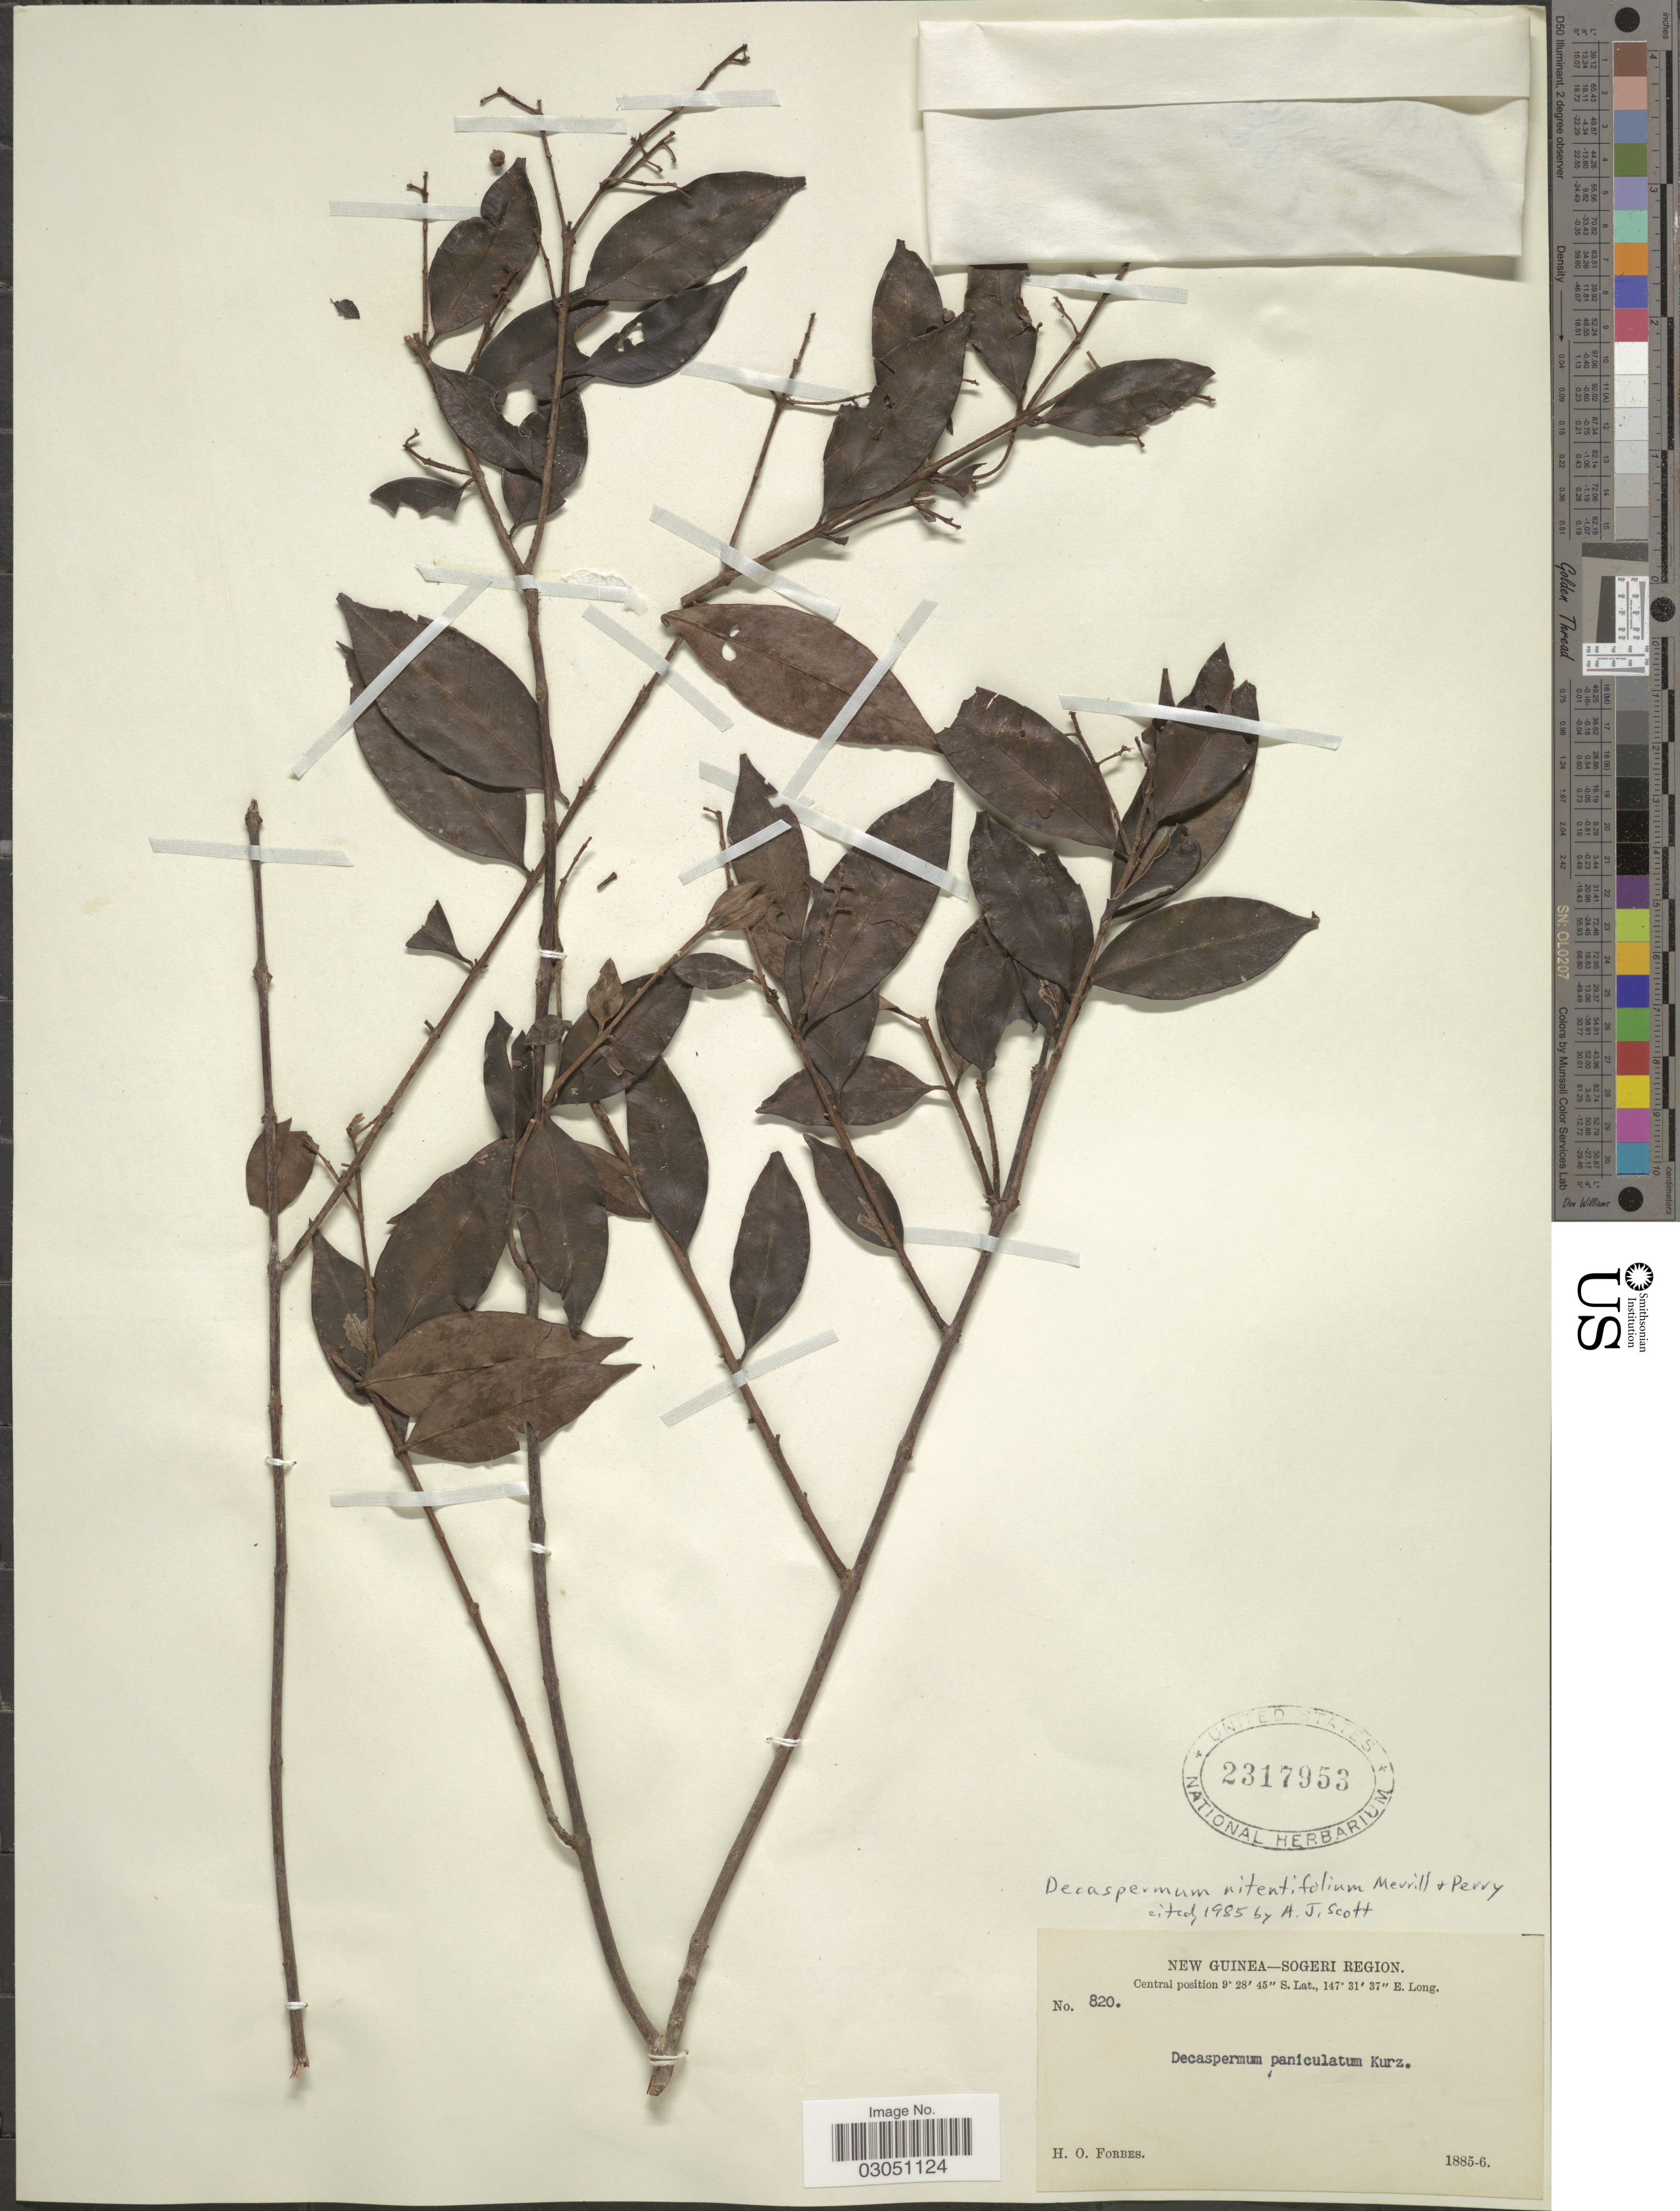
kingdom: Plantae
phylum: Tracheophyta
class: Magnoliopsida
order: Myrtales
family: Myrtaceae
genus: Decaspermum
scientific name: Decaspermum nitentifolium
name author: Merr. & L.M. Perry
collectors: H. O. Forbes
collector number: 820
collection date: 1885/1886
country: Papua New Guinea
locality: New Guinea - Sogeri Region.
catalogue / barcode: US 2317953